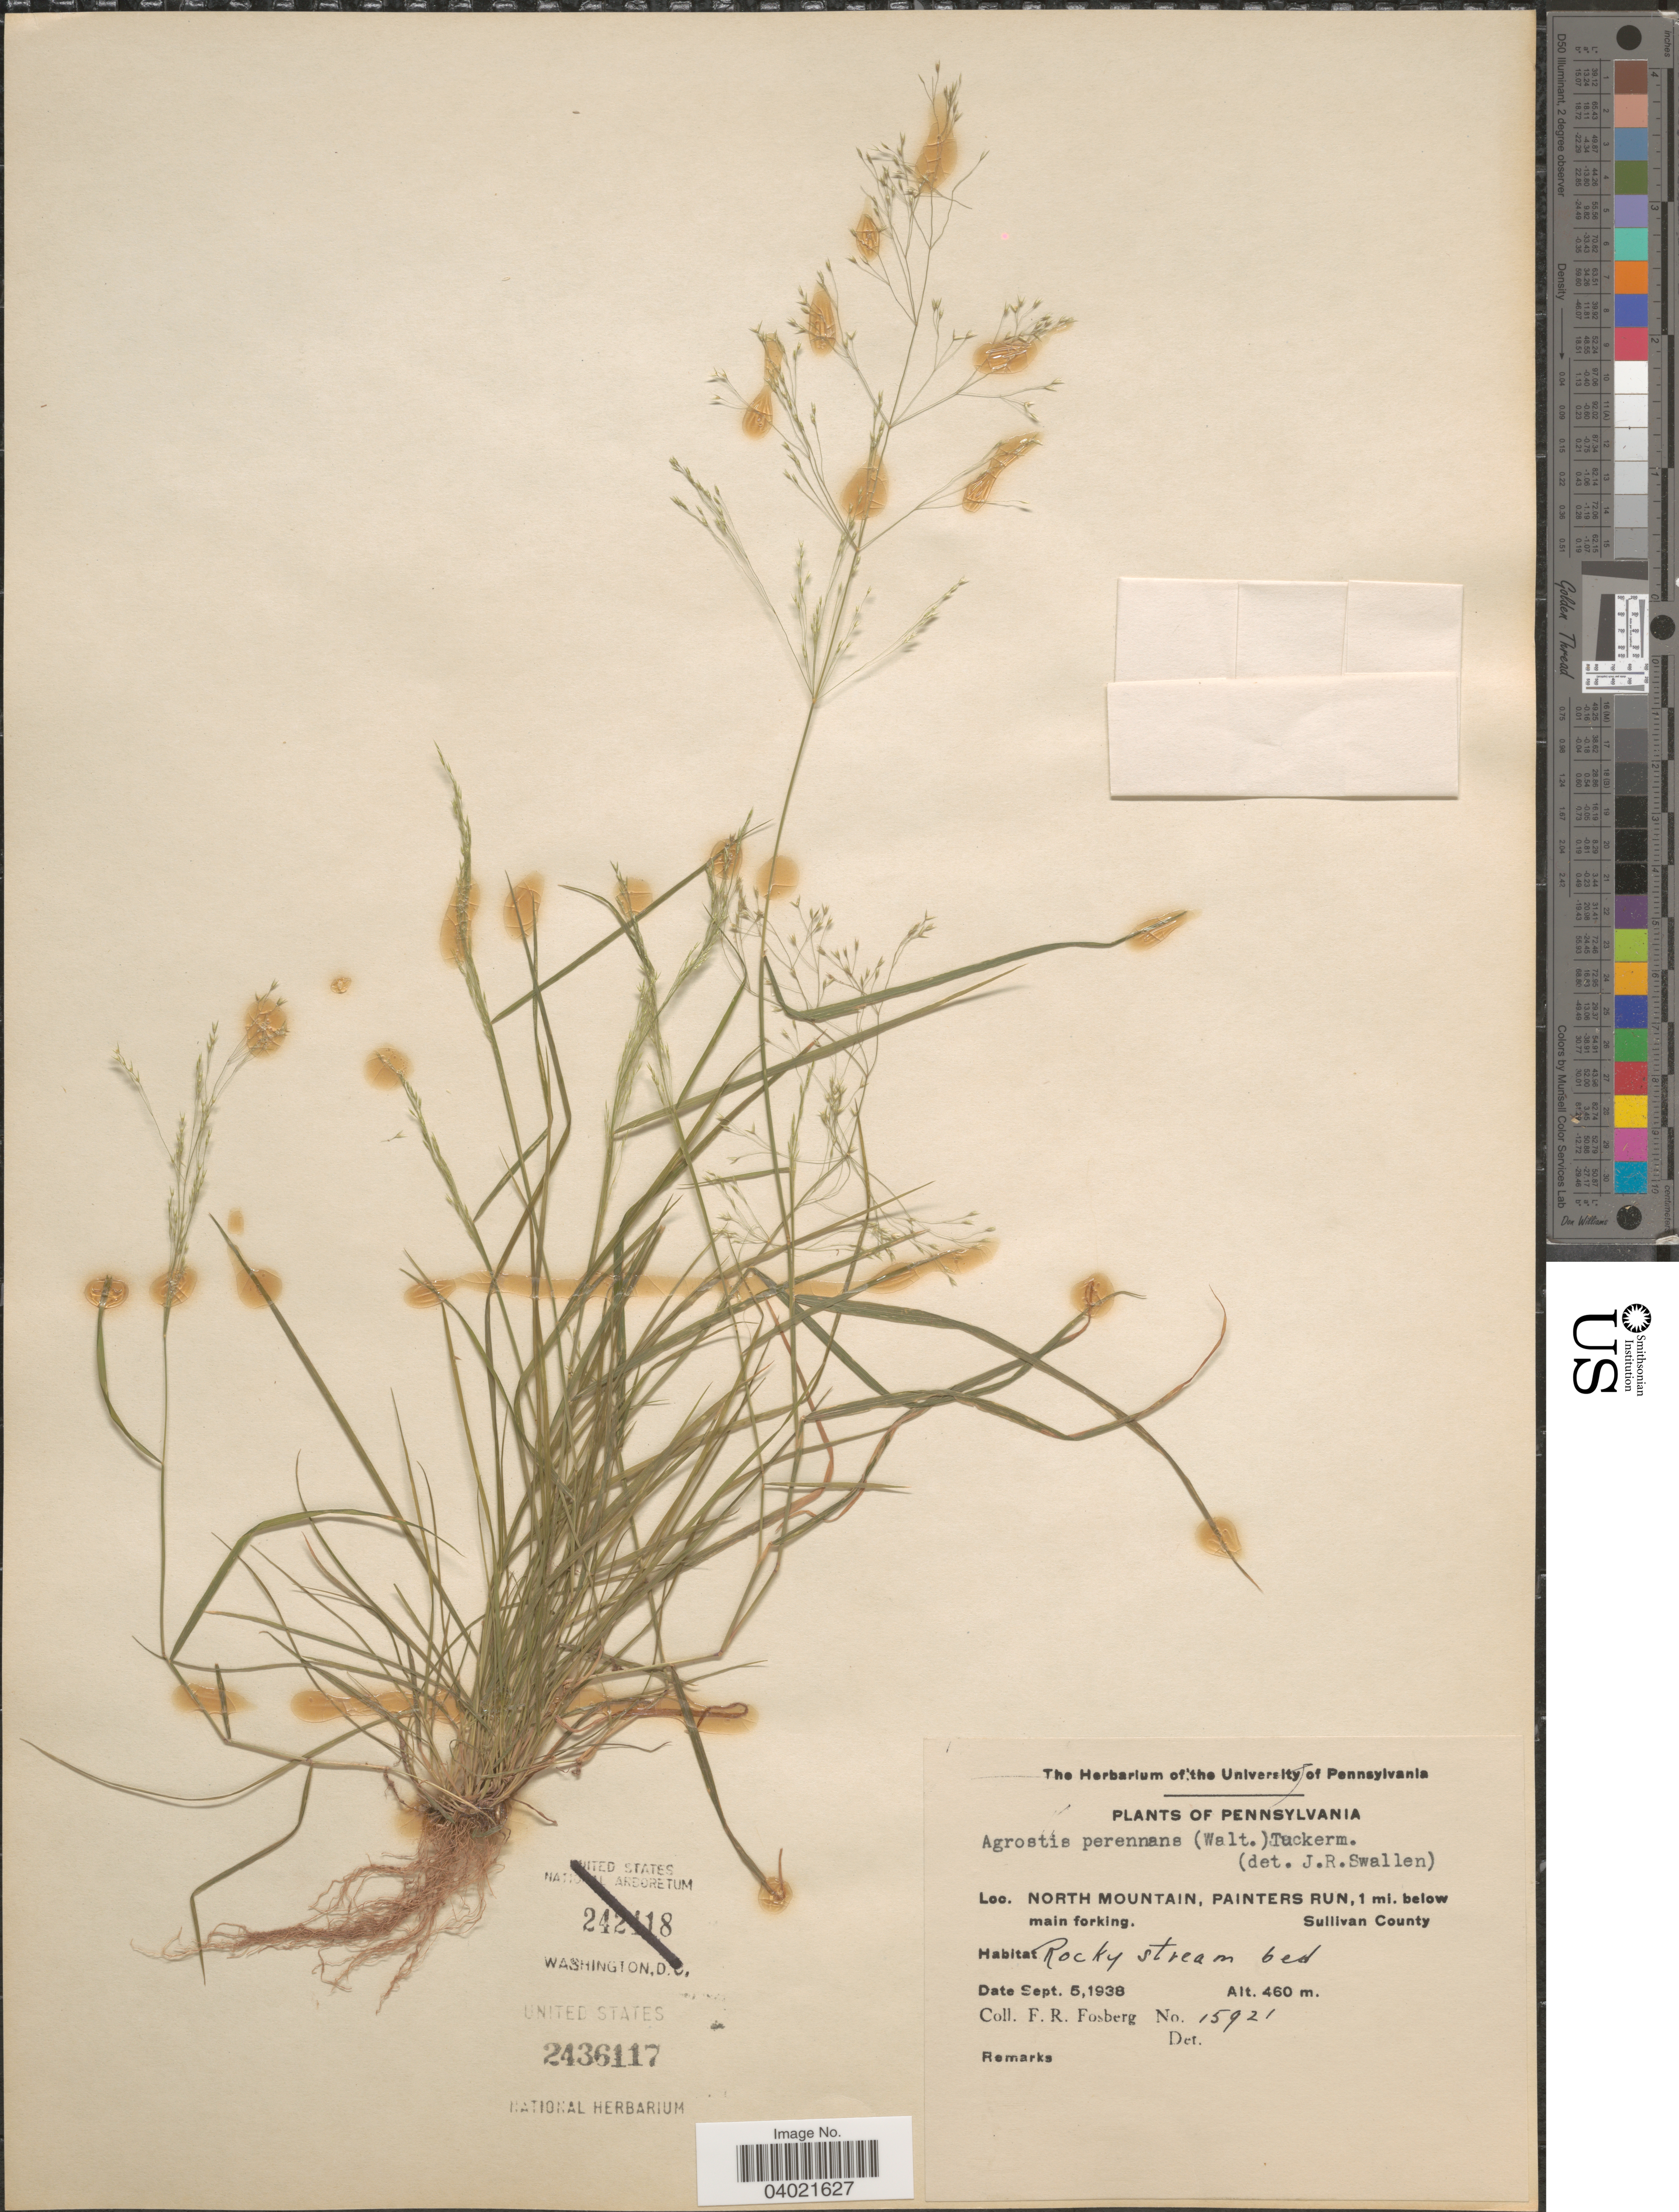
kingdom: Plantae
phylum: Tracheophyta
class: Liliopsida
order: Poales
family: Poaceae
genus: Agrostis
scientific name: Agrostis perennans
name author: (Walter) Tuck.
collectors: F. R. Fosberg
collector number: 15921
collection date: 1938-09-05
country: United States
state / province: Pennsylvania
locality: North Mountain, Painters Run, 1 mi. below main forking. Sullivan County.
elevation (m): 460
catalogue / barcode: US 2436117